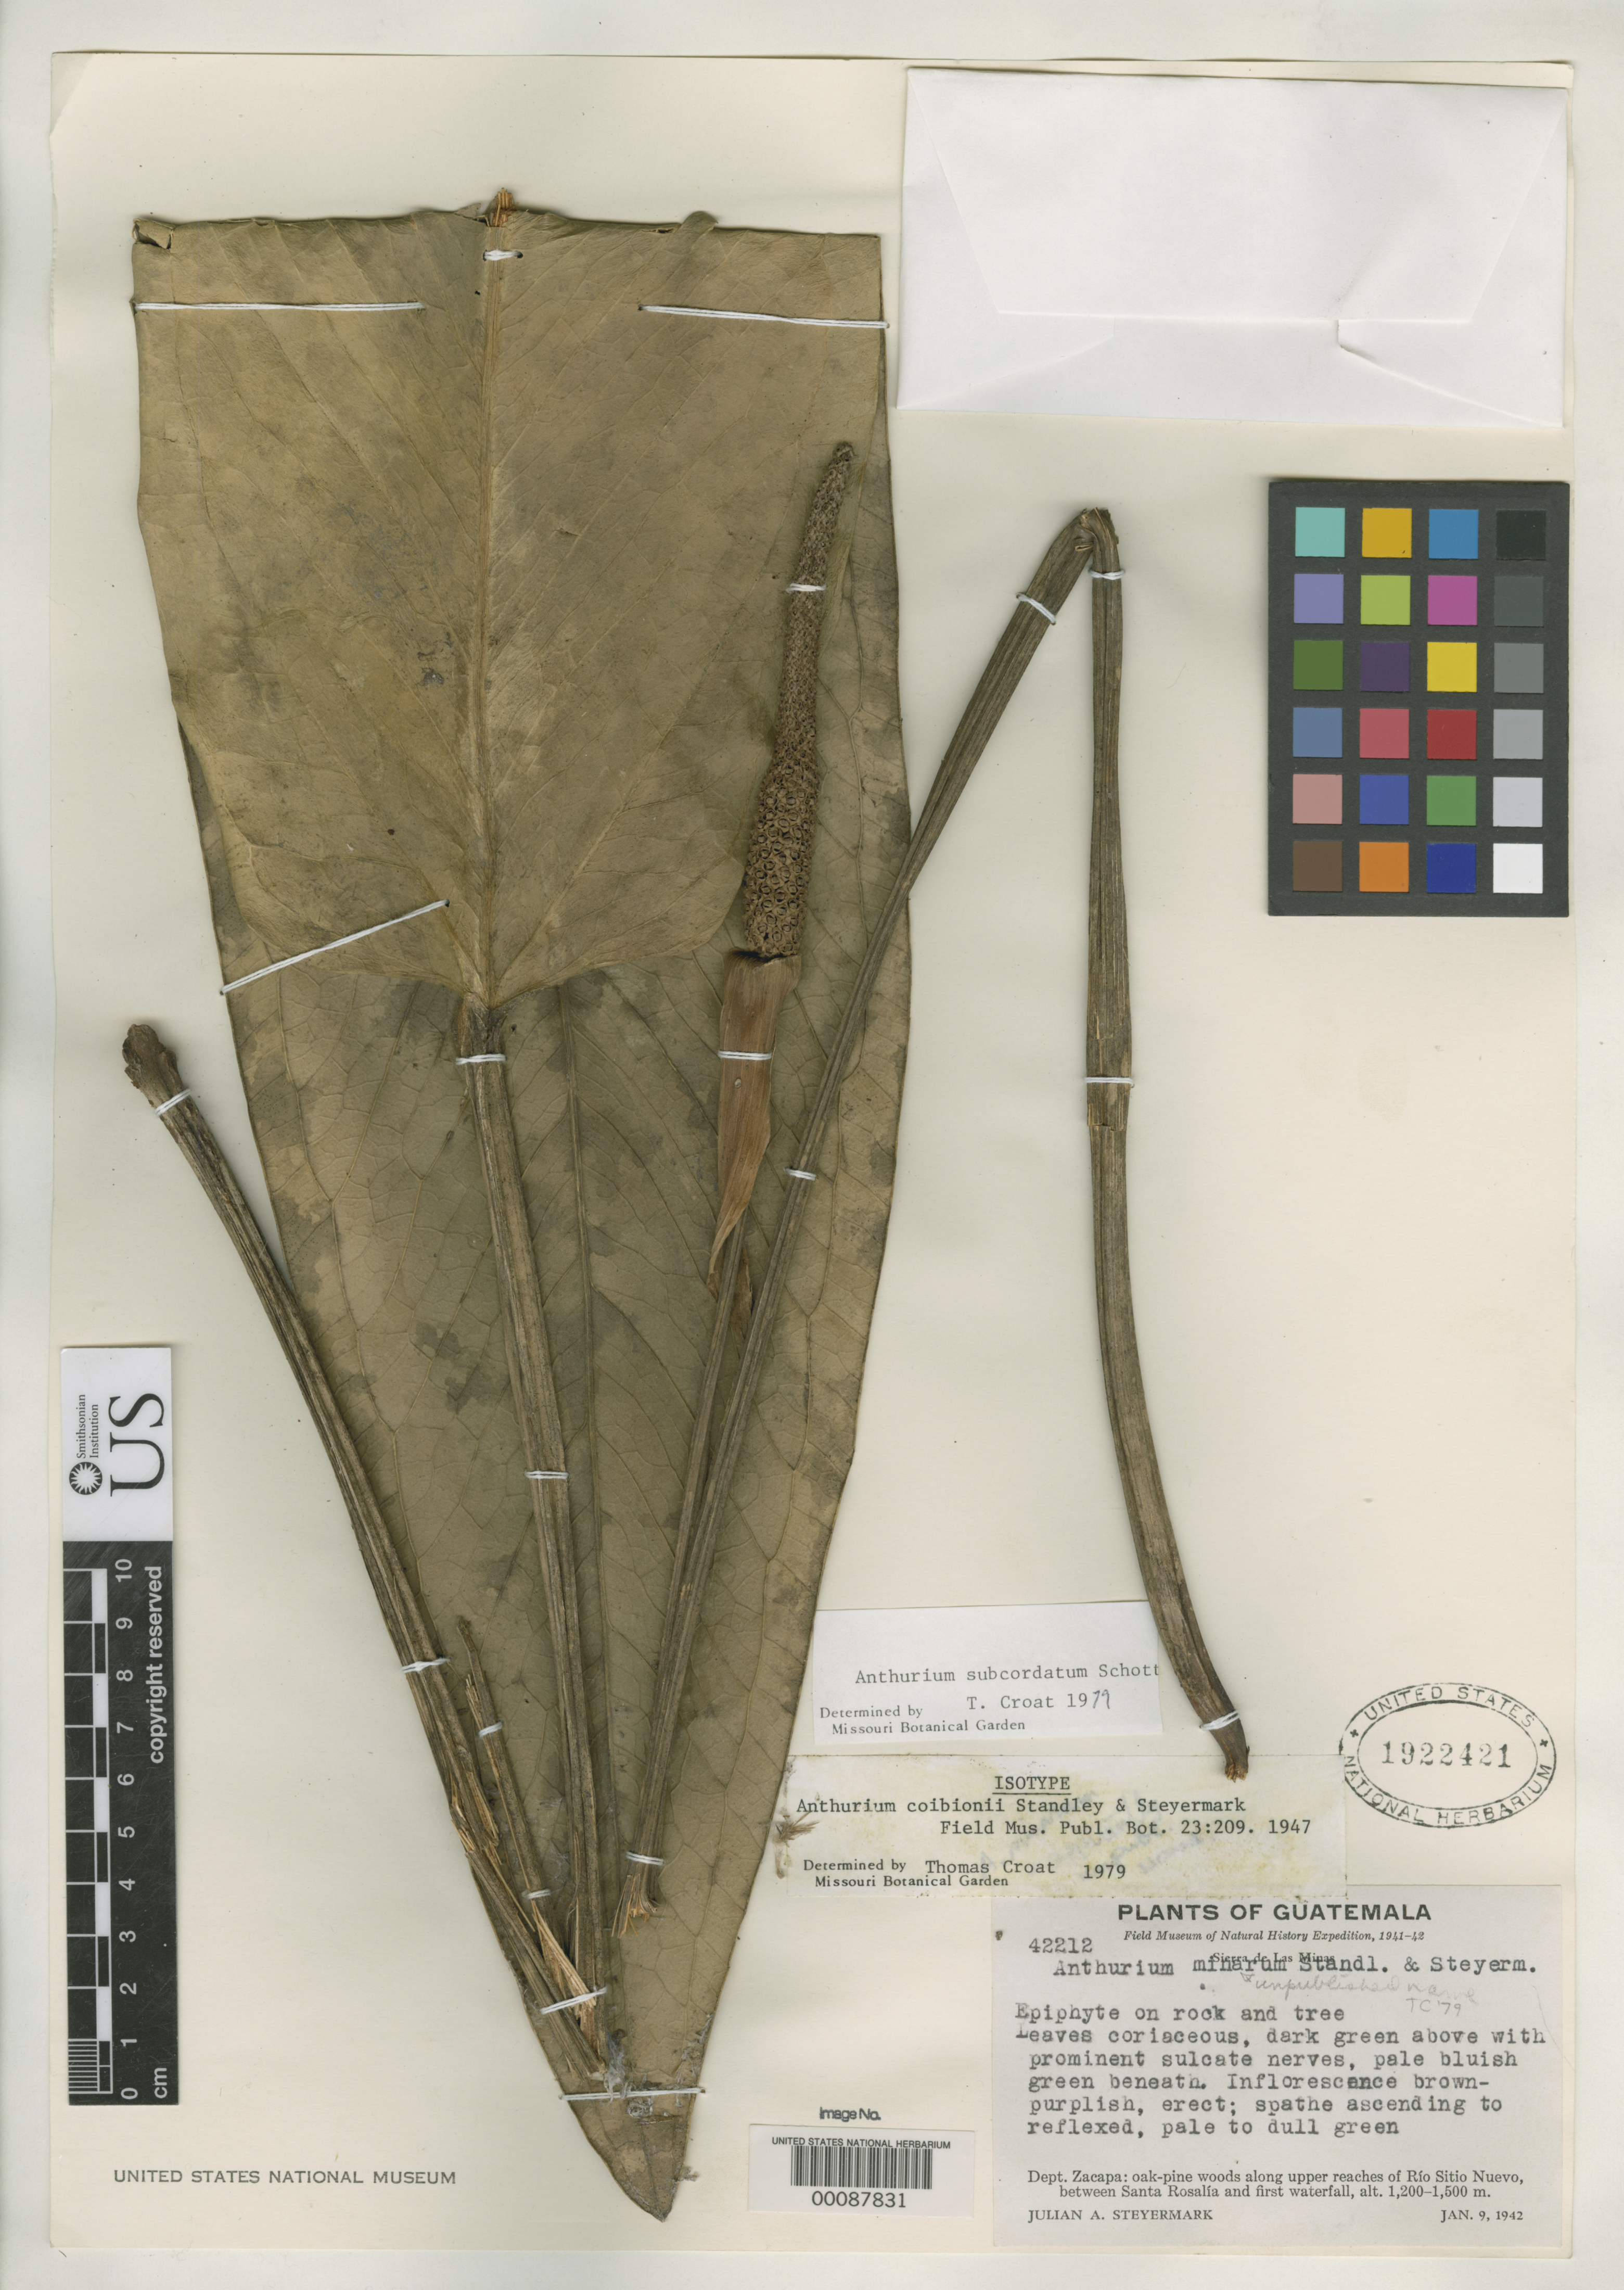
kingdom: Plantae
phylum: Tracheophyta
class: Liliopsida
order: Alismatales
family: Araceae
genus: Anthurium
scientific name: Anthurium coibionii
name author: Standl. & Steyerm.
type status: Isotype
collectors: J. Steyermark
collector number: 42212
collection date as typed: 09 Jan 1942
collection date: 1942-01-09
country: Guatemala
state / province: Zacapa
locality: Upper Rio Sitio Nuevo, between Santa Rosalia & first waterfall.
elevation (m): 1200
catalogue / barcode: US 1922421